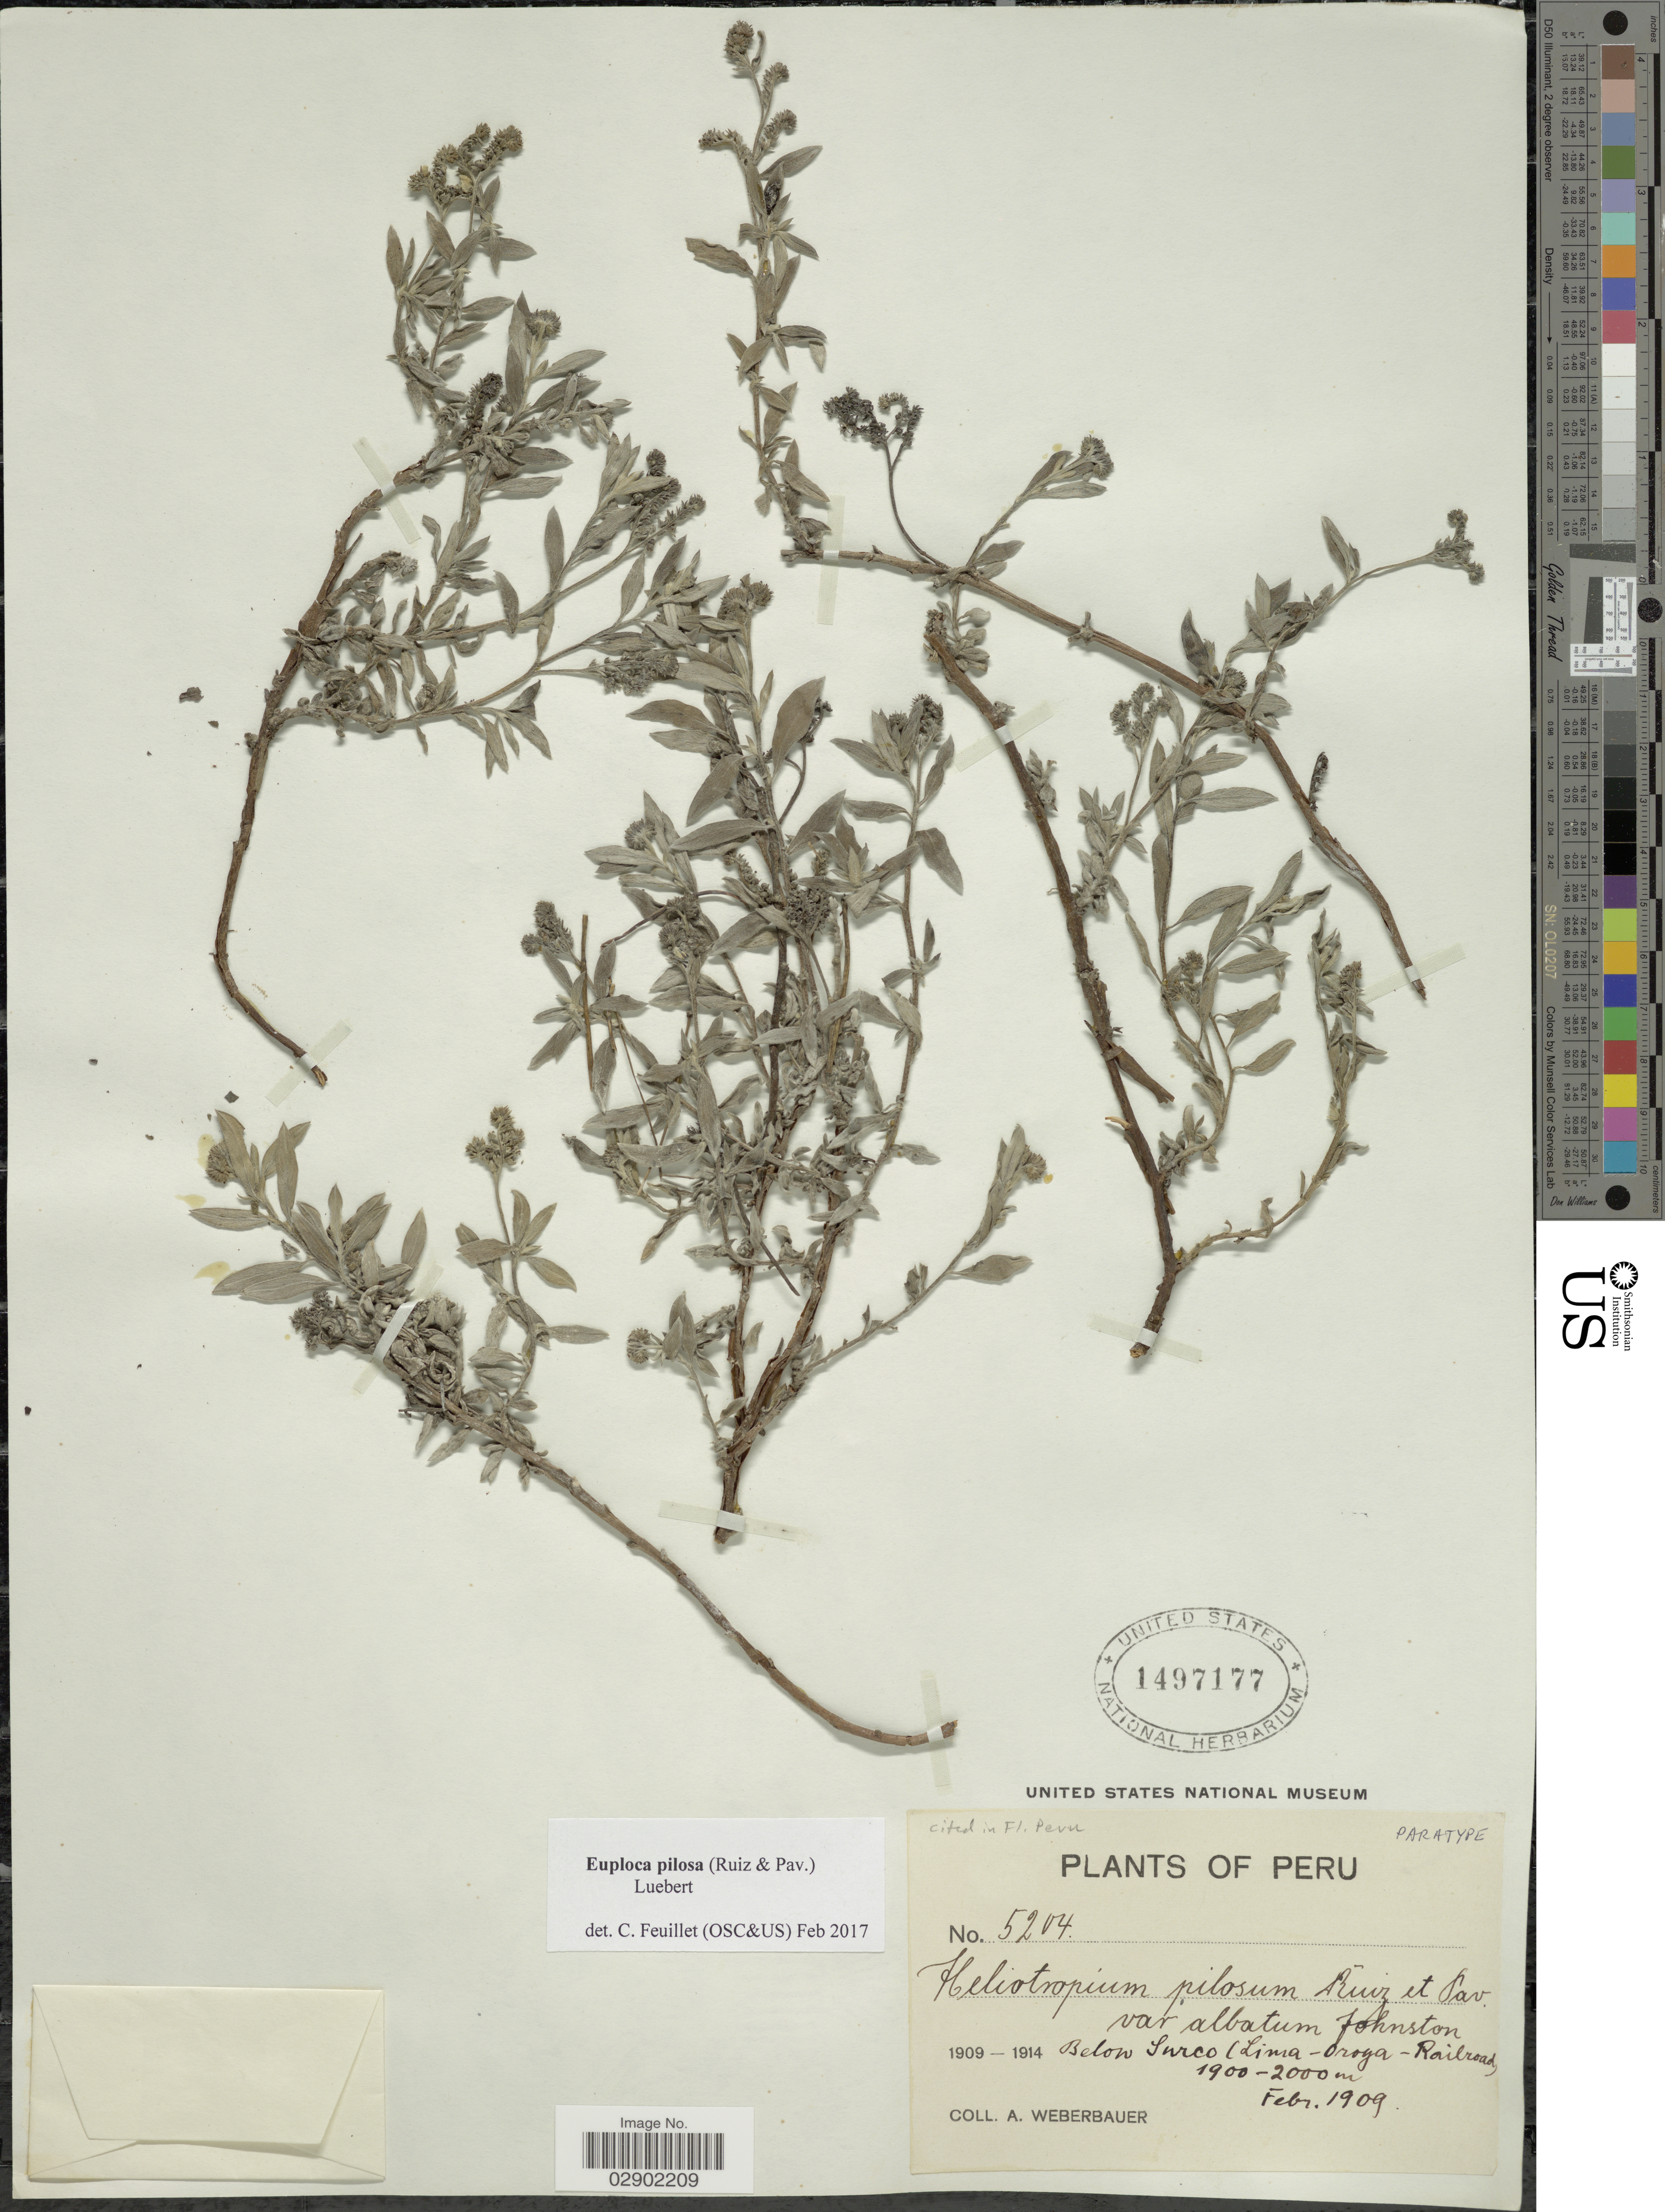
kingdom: Plantae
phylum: Tracheophyta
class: Magnoliopsida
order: Boraginales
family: Heliotropiaceae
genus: Euploca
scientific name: Euploca pilosa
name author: (Ruiz & Pav.)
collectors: A. Weberbauer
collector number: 5204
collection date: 1909-02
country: Peru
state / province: Lima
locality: Below Surco (Lima-Oroya-Railroad).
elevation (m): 1900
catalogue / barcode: US 1497177